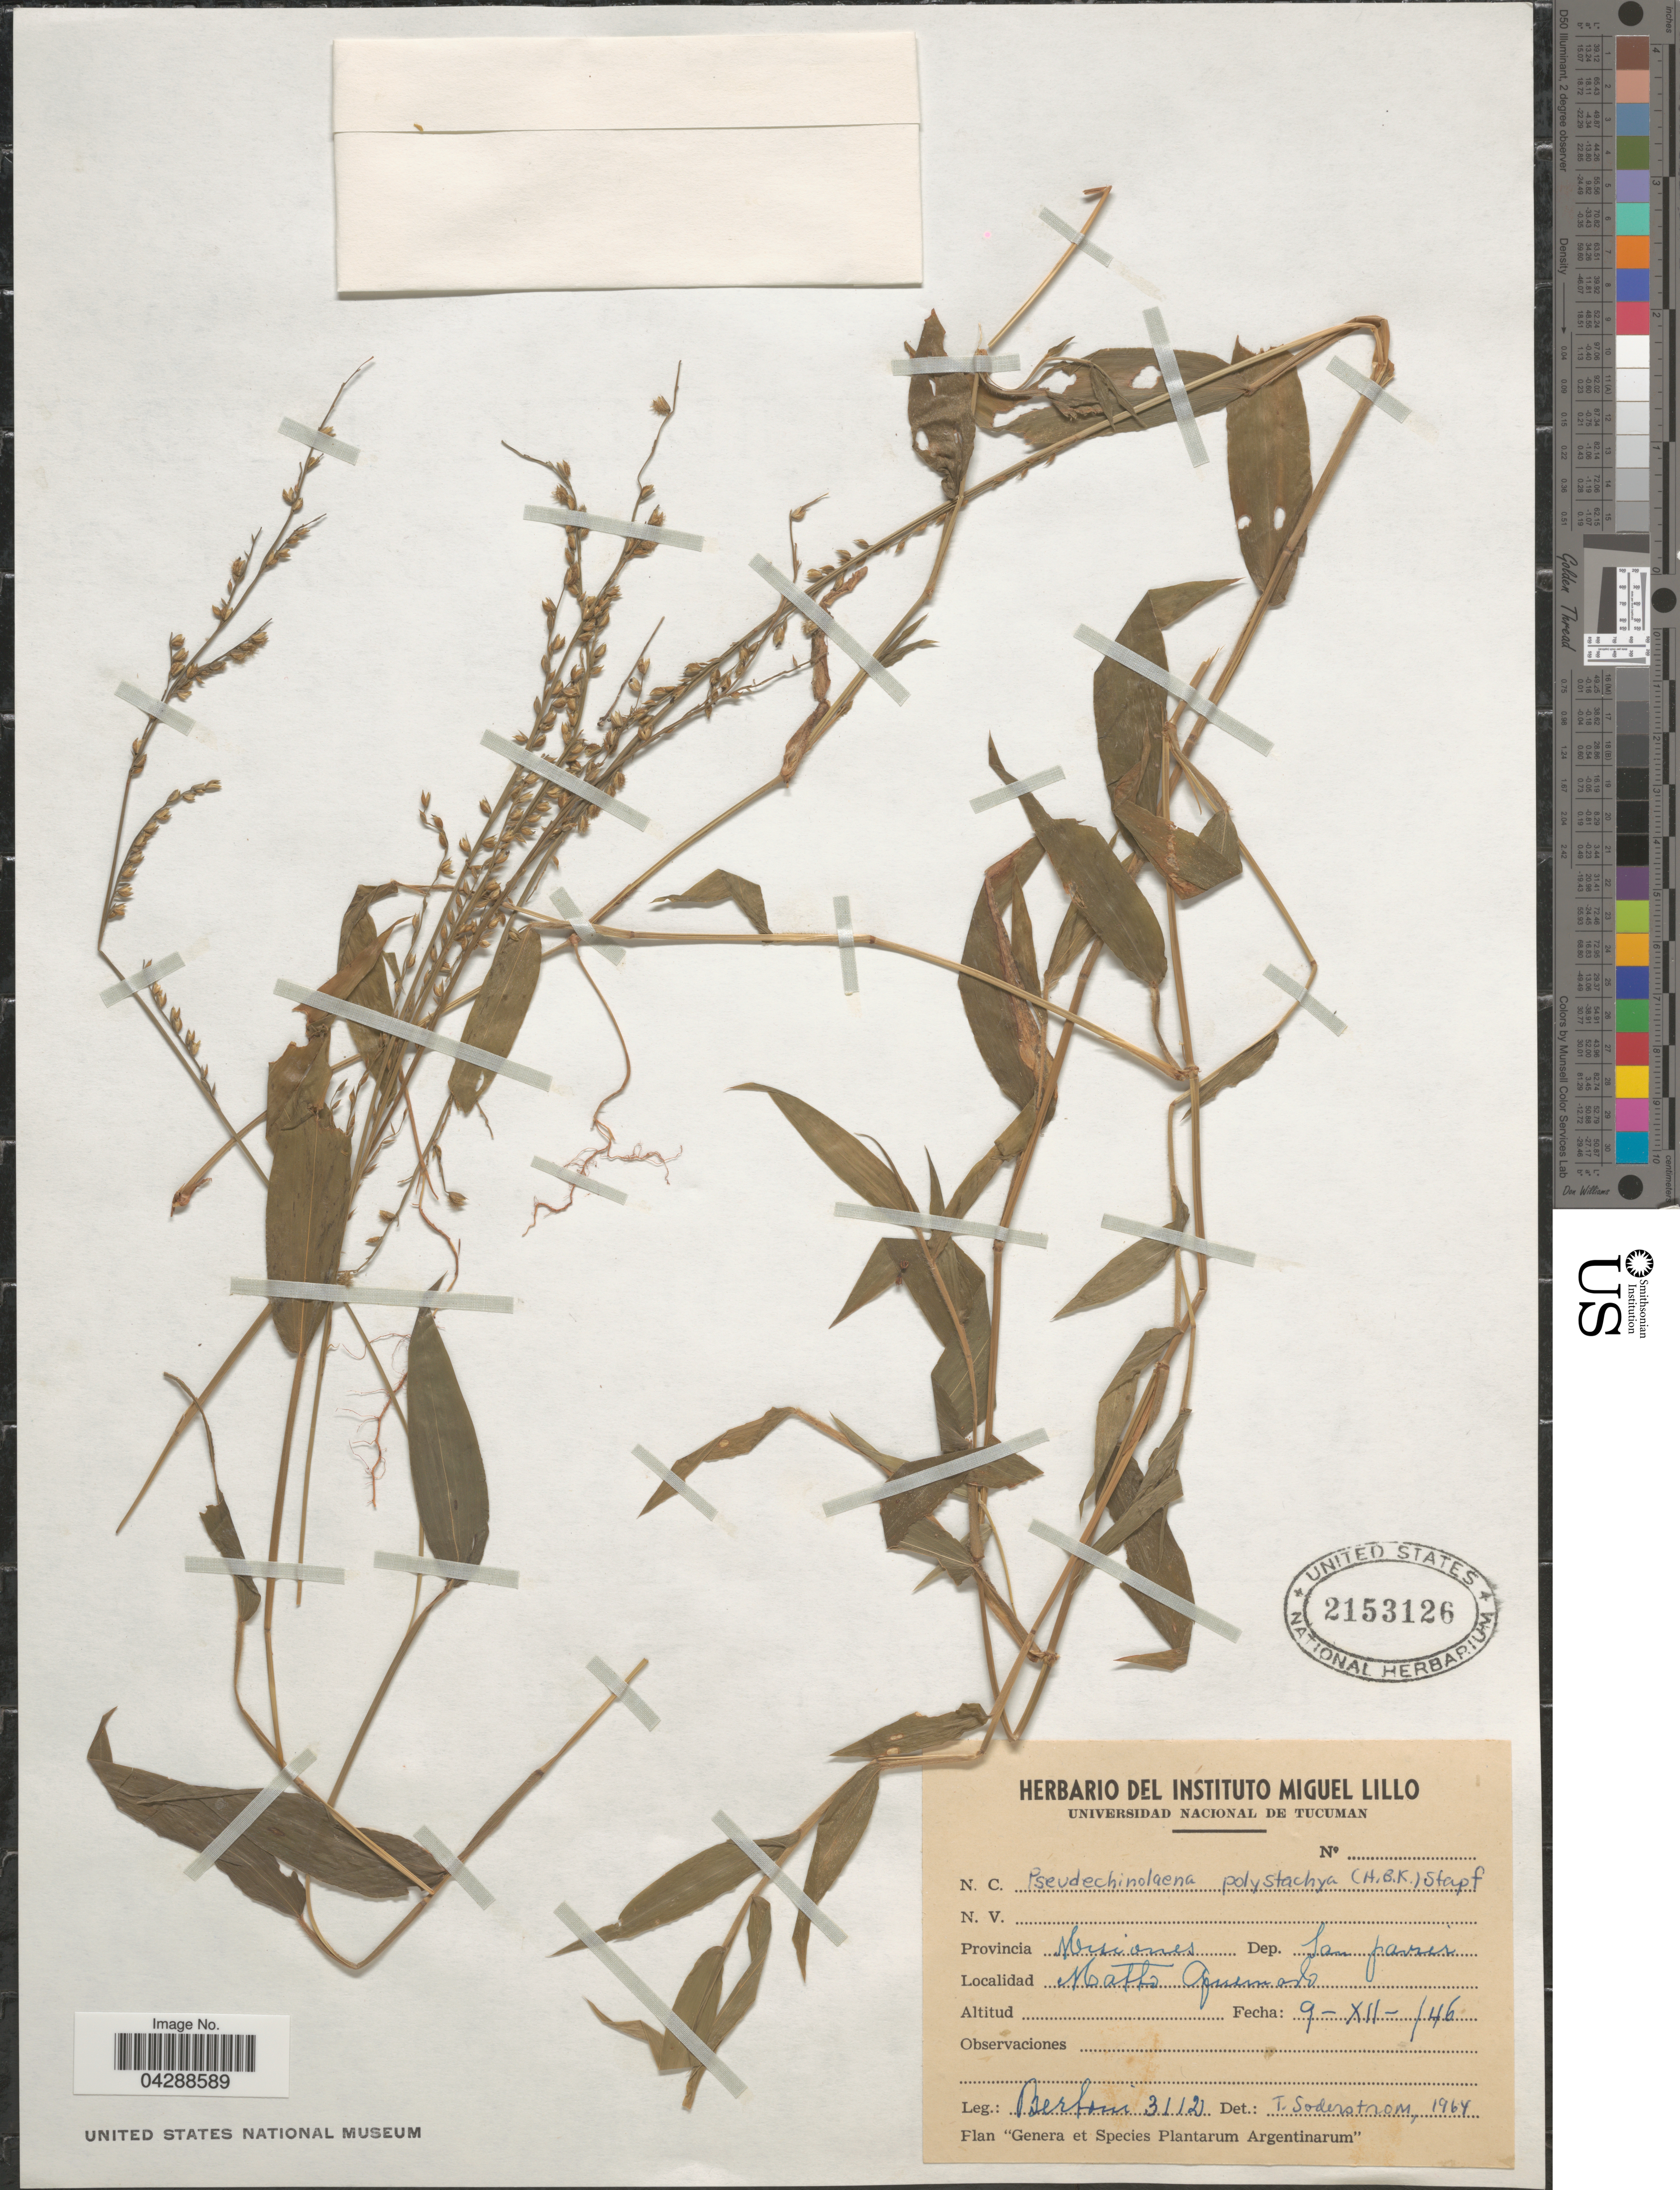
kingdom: Plantae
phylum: Tracheophyta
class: Liliopsida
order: Poales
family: Poaceae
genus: Pseudechinolaena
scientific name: Pseudechinolaena polystachya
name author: (Kunth) Stapf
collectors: -- Bertoni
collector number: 3112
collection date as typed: Transcribed d/m/y: 9/12/46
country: Argentina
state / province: Misiones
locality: Dep. San Javier. Matto Quemado.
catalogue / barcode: US 2153126